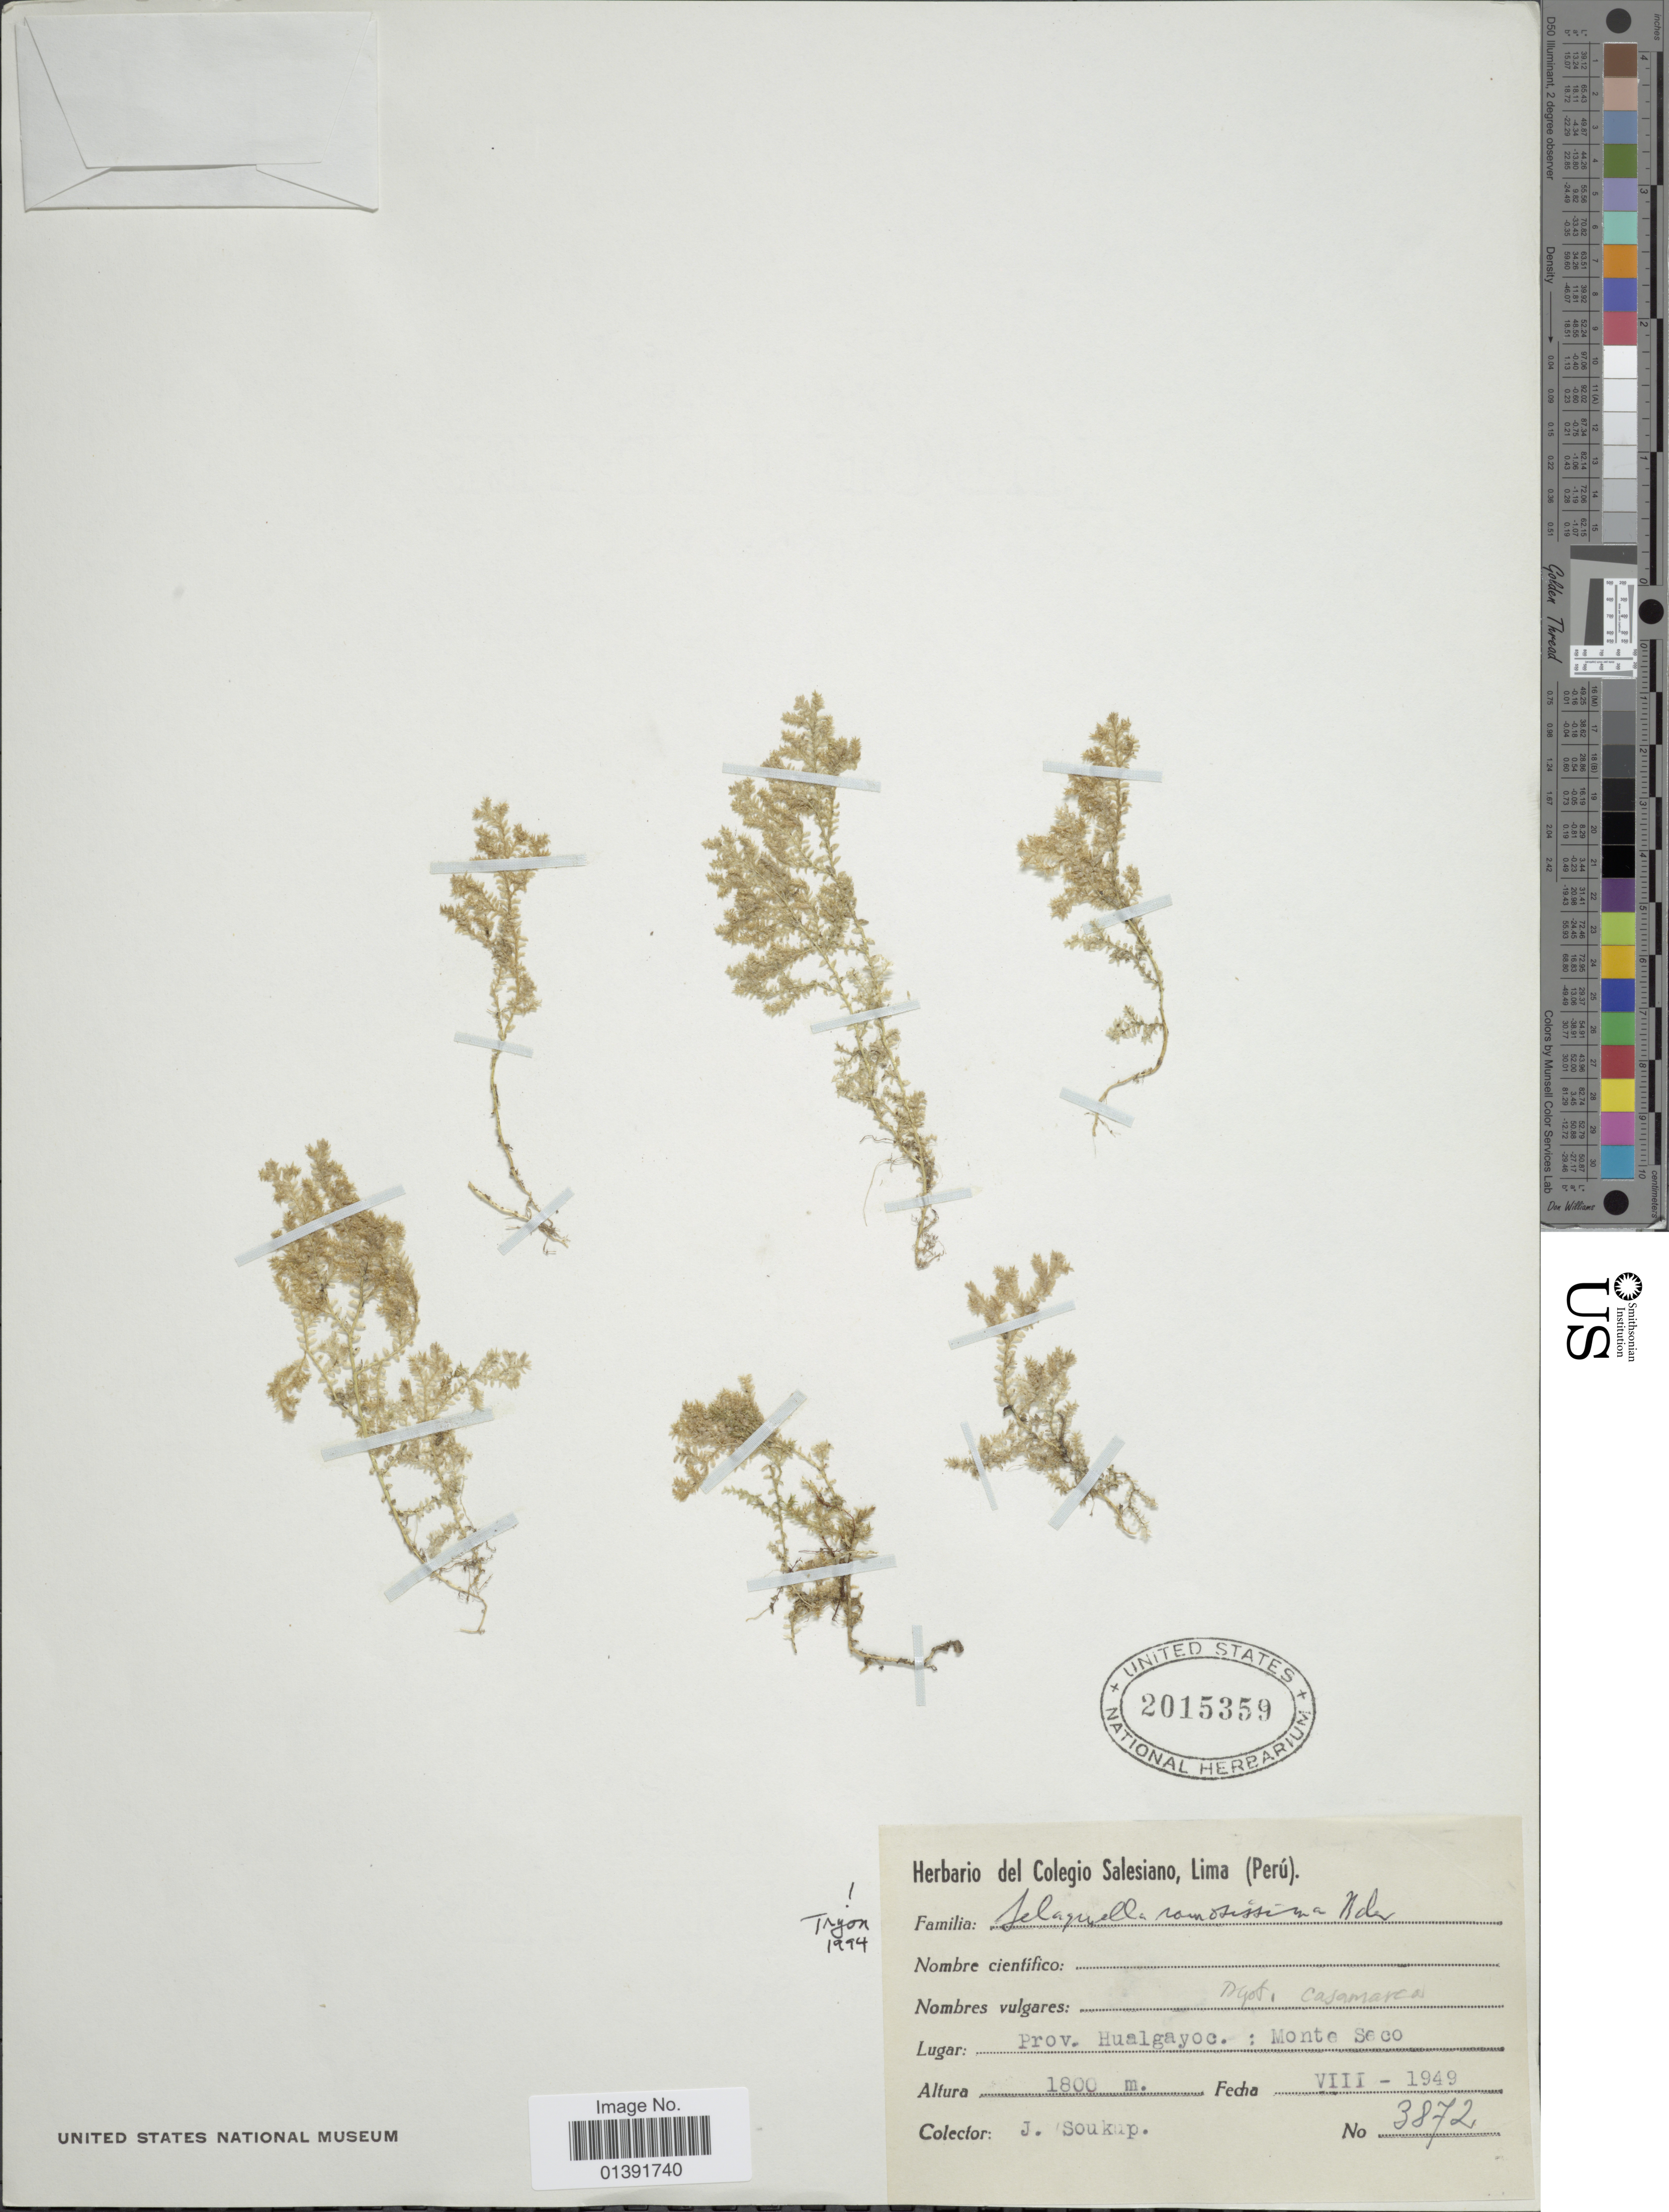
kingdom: Plantae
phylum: Tracheophyta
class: Lycopodiopsida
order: Selaginellales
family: Selaginellaceae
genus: Selaginella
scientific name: Selaginella ramosissima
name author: Baker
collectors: J. Soukup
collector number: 3872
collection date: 1949-08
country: Peru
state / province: Cajamarca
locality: Prov. Hualgayoc: Monte Seco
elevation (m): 1800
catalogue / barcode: US 2015359